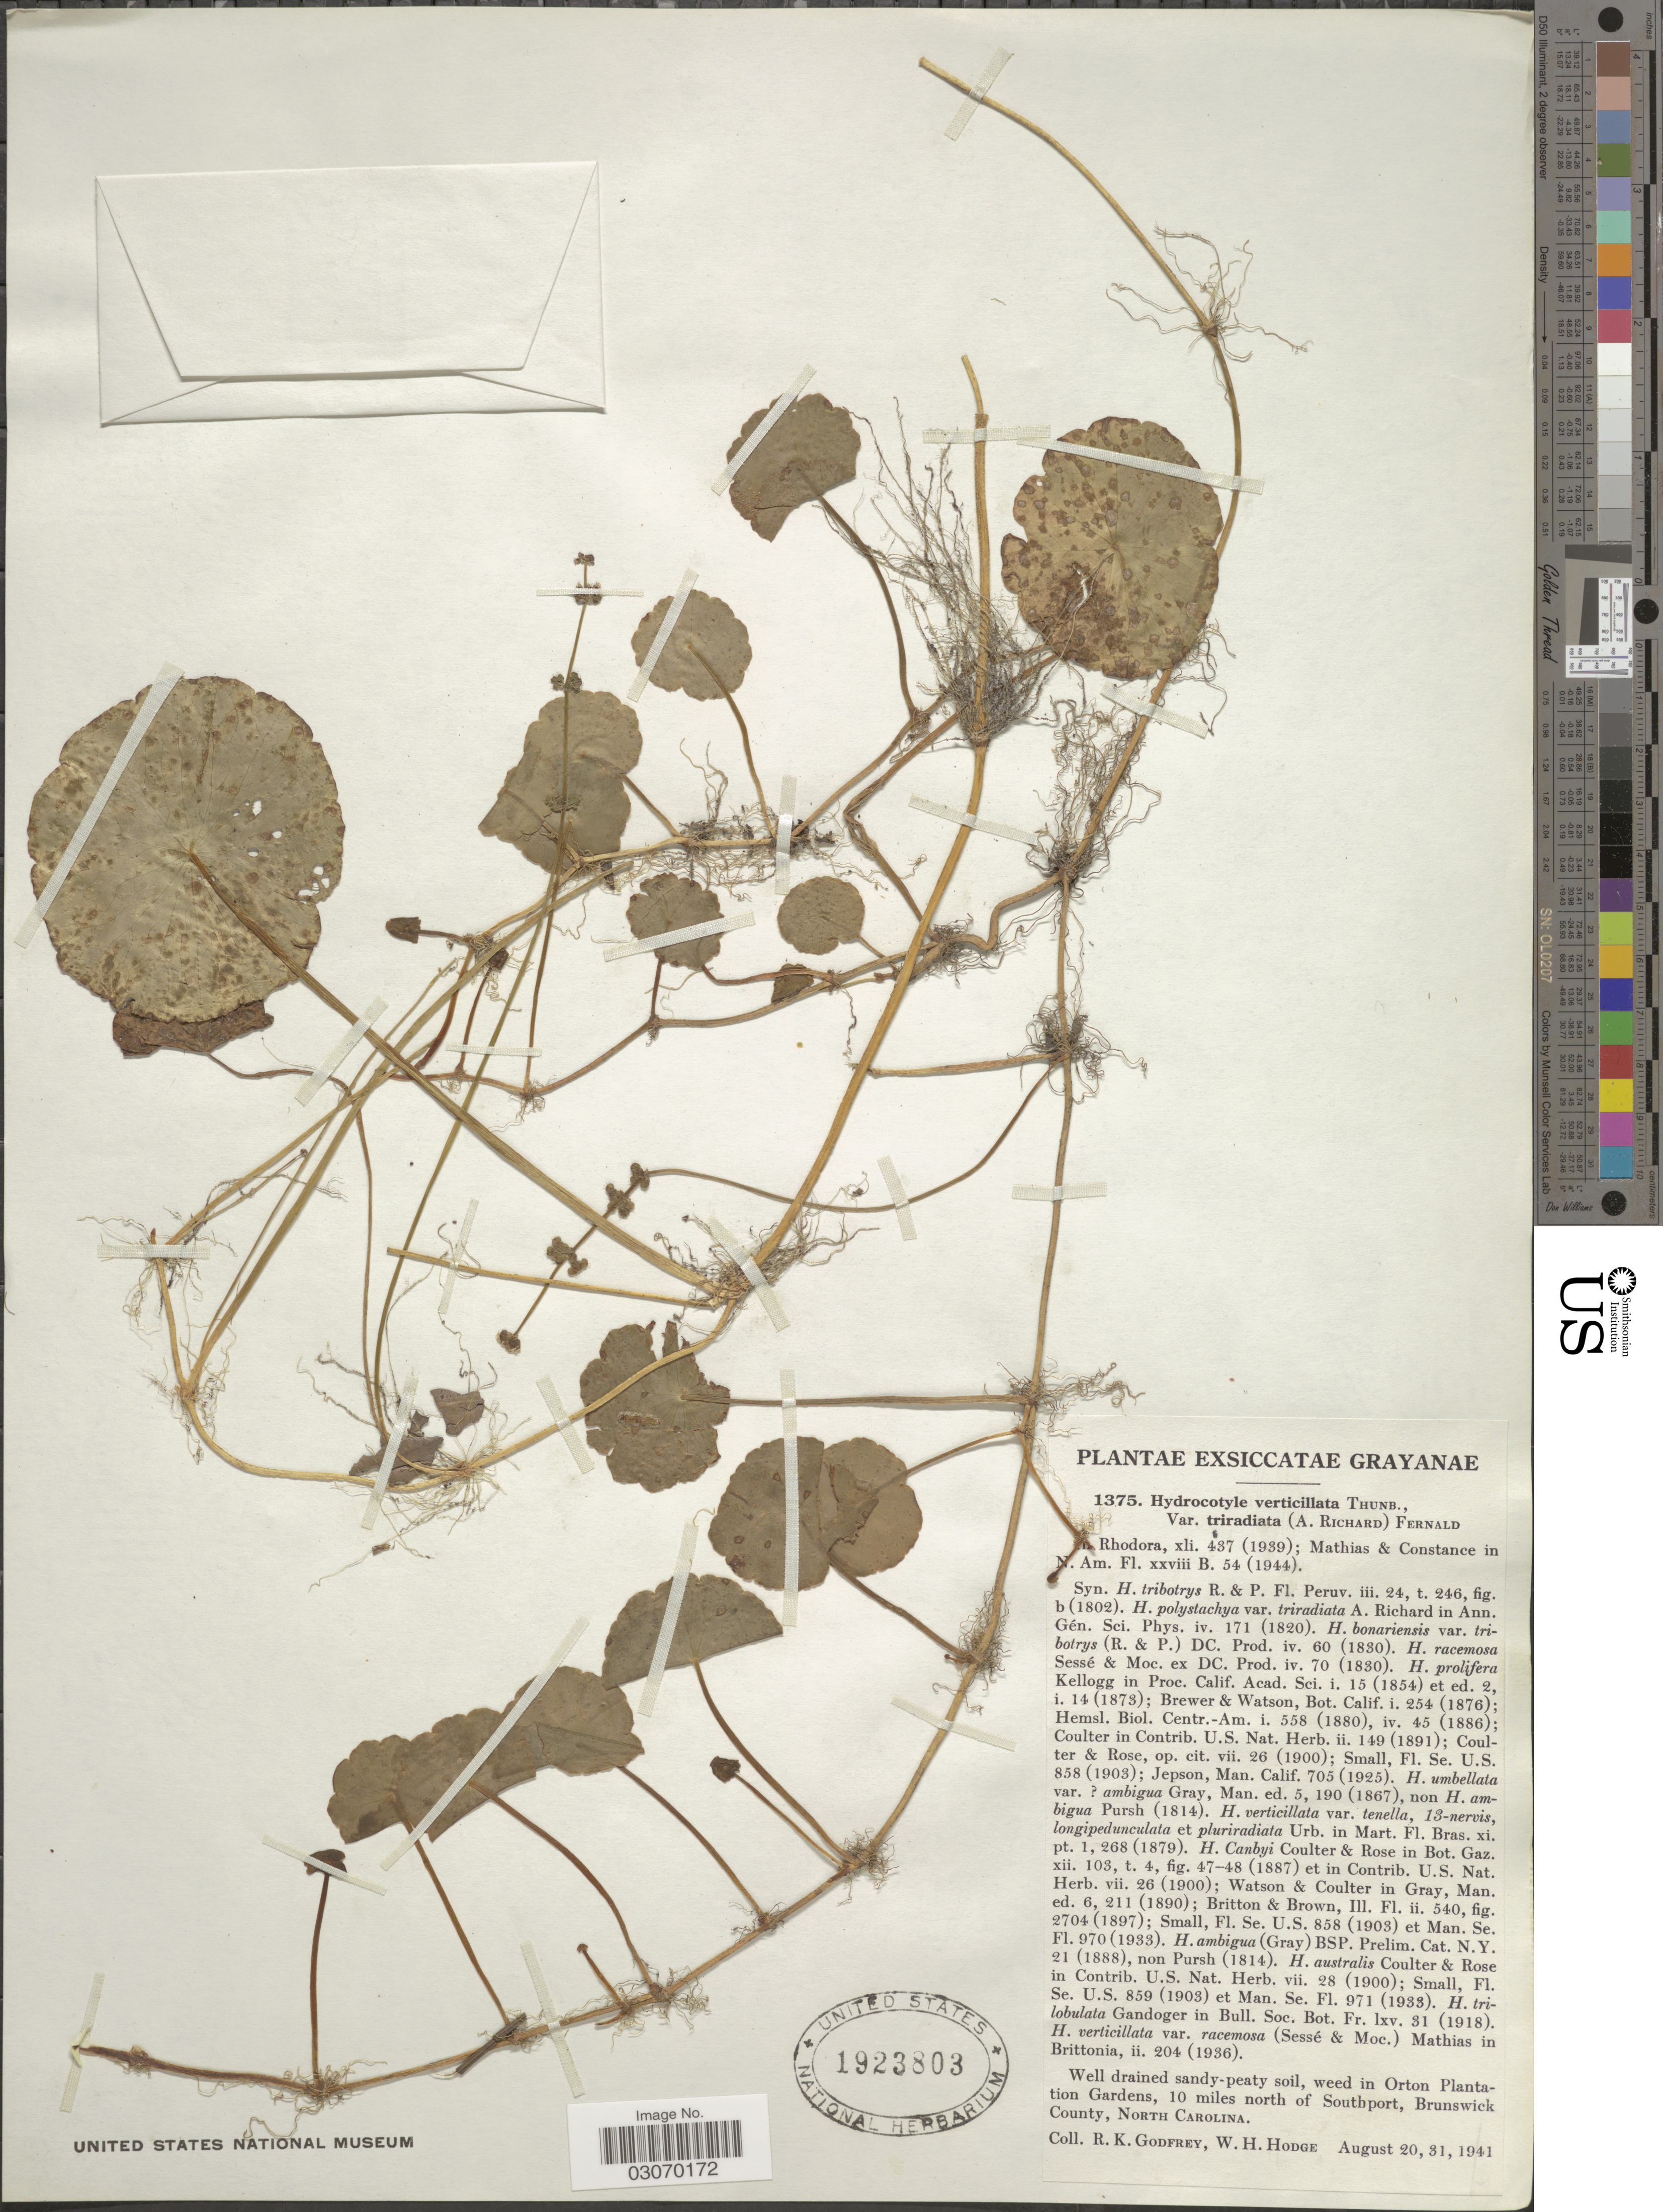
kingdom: Plantae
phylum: Tracheophyta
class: Magnoliopsida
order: Apiales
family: Araliaceae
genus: Hydrocotyle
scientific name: Hydrocotyle verticillata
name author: Thunb.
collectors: R. K. Godfrey & W. Hodge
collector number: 1375?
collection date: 1941-08-20/1941-08-31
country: United States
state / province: North Carolina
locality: Weed in Orton Plantation Gardens, 10 miles north of Southport, Brunswick County.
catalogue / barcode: US 1923803